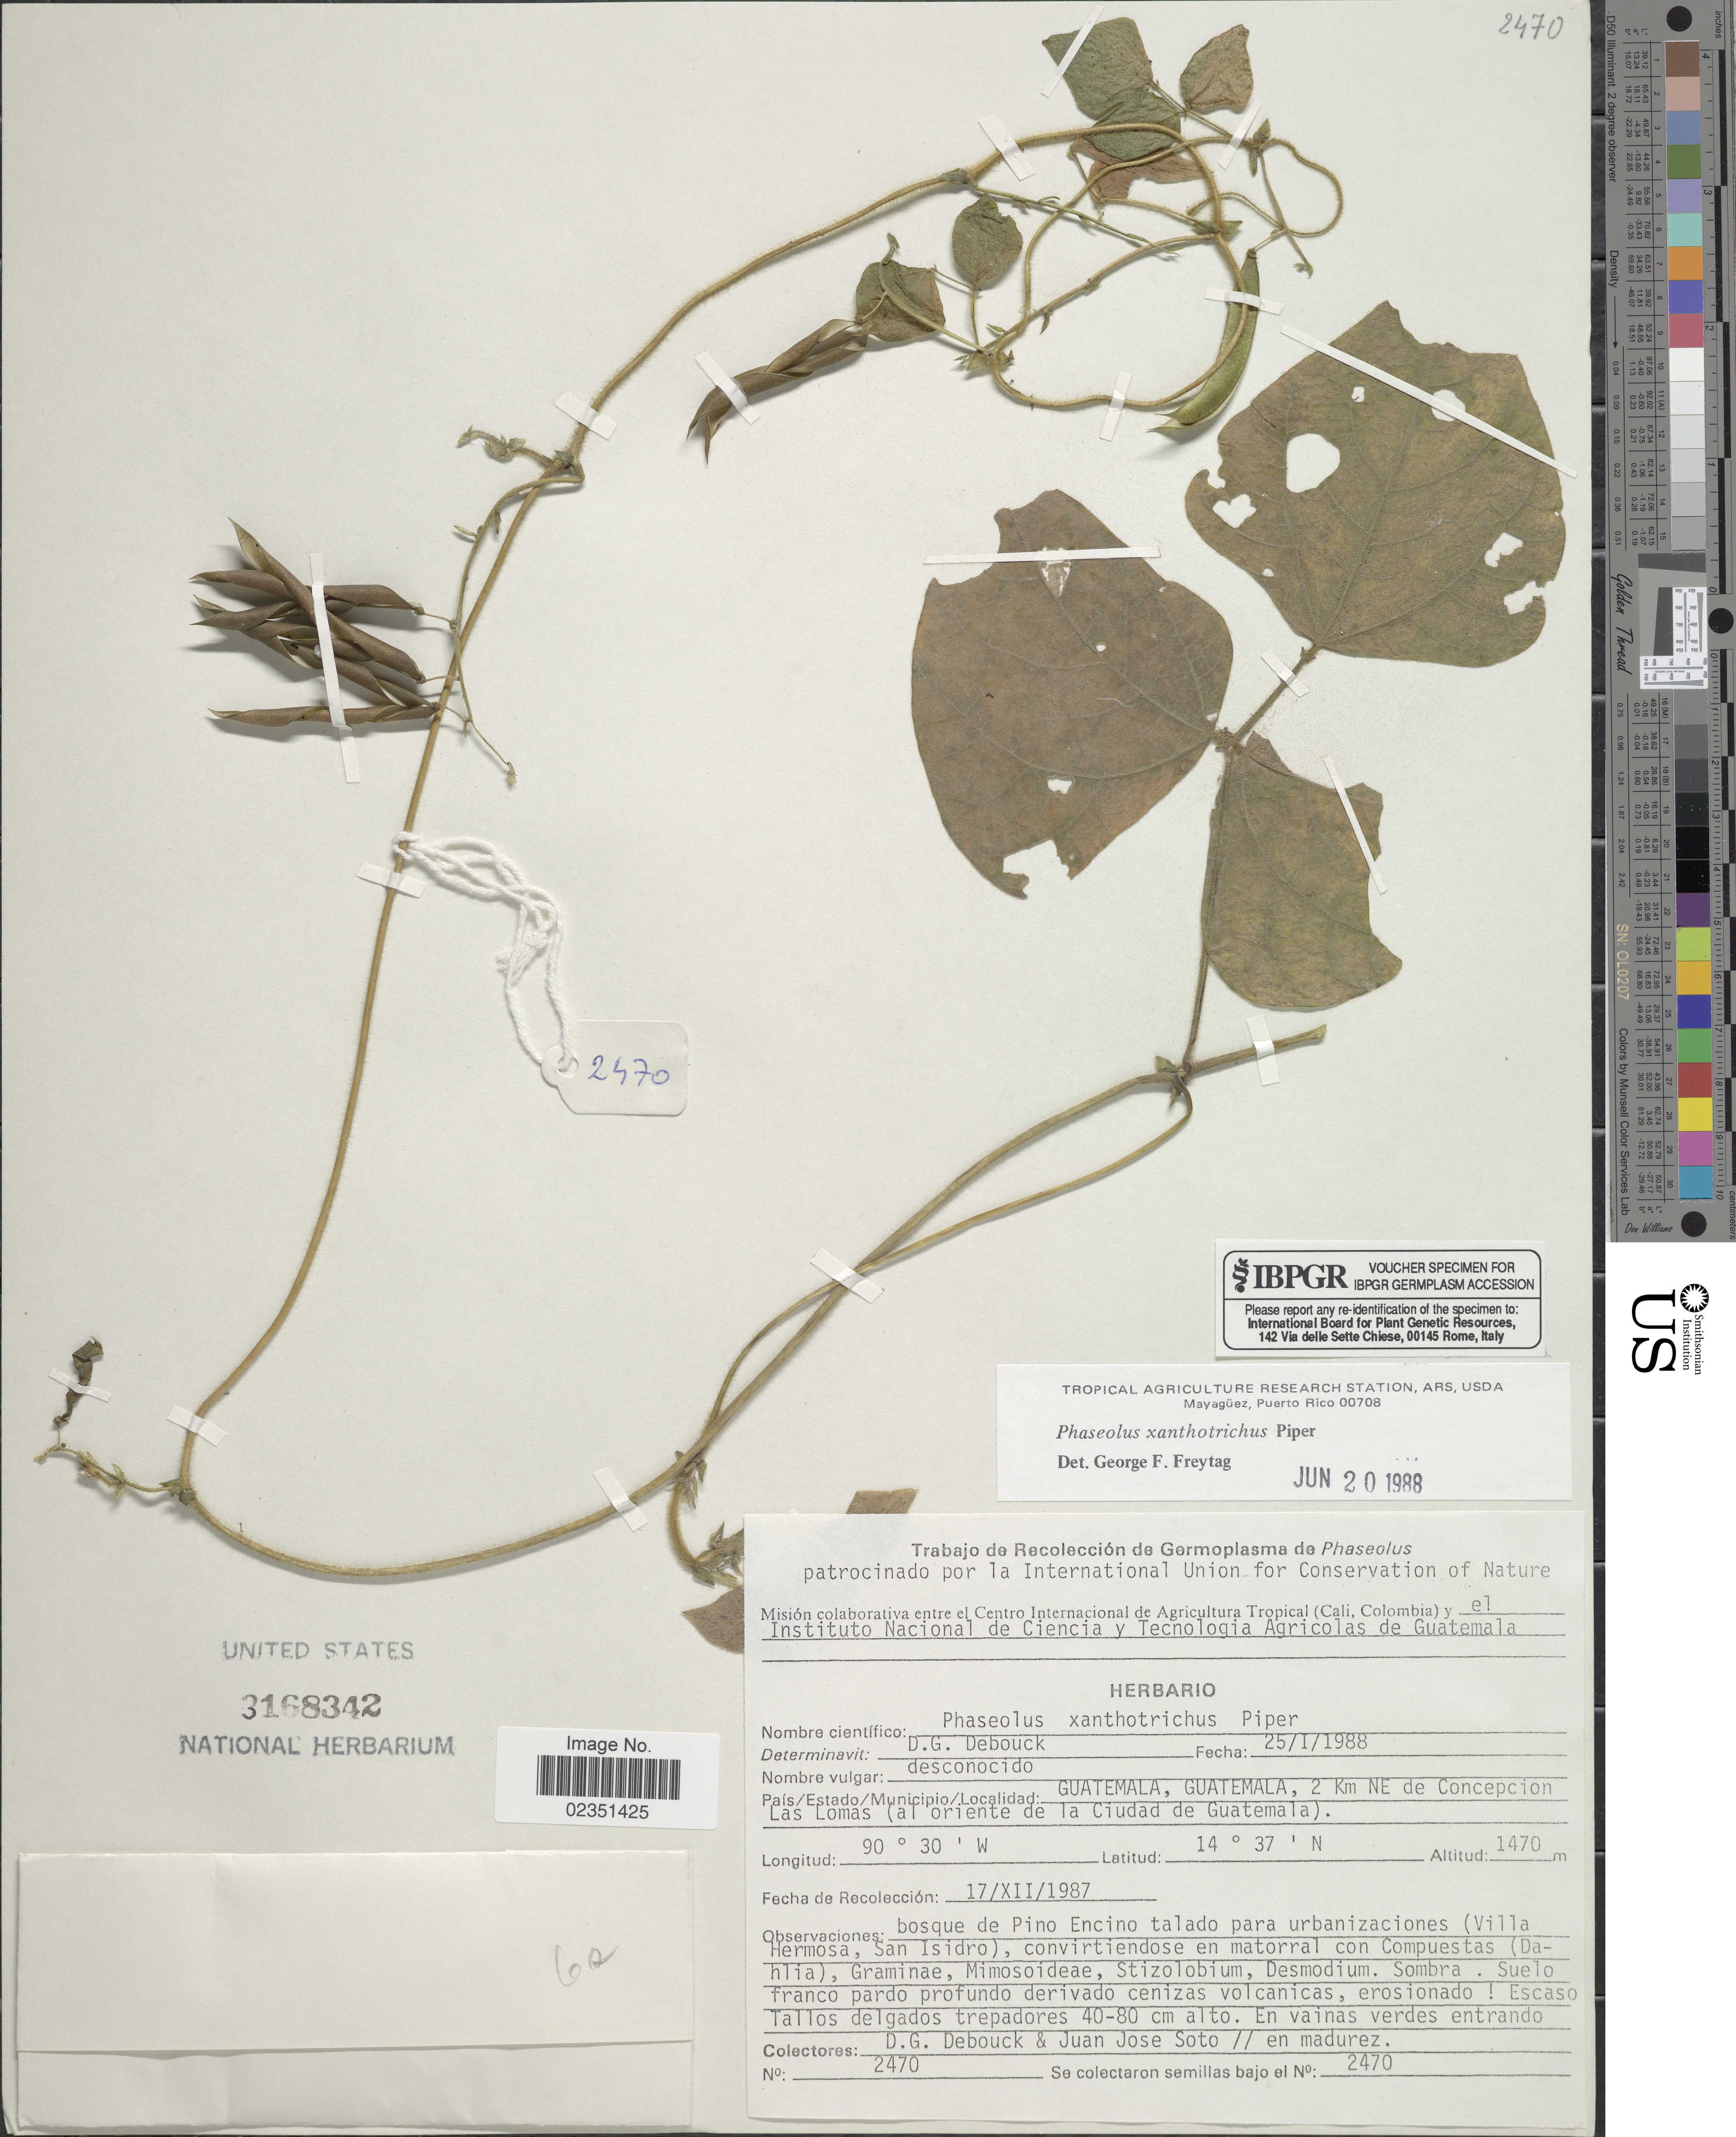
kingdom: Plantae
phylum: Tracheophyta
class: Magnoliopsida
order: Fabales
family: Fabaceae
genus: Phaseolus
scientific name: Phaseolus xanthotrichus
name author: Piper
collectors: D. Debouck & J. Soto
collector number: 2470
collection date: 1987-12-17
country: Guatemala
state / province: Guatemala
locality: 2 km NE de Concepcion Las Lomas (al oriente de la Cuidad de Guatemala). bosque de Pino Encino talado para urbanizaciones (Villa Hermosa, San Isidro)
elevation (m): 1470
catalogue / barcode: US 3168342